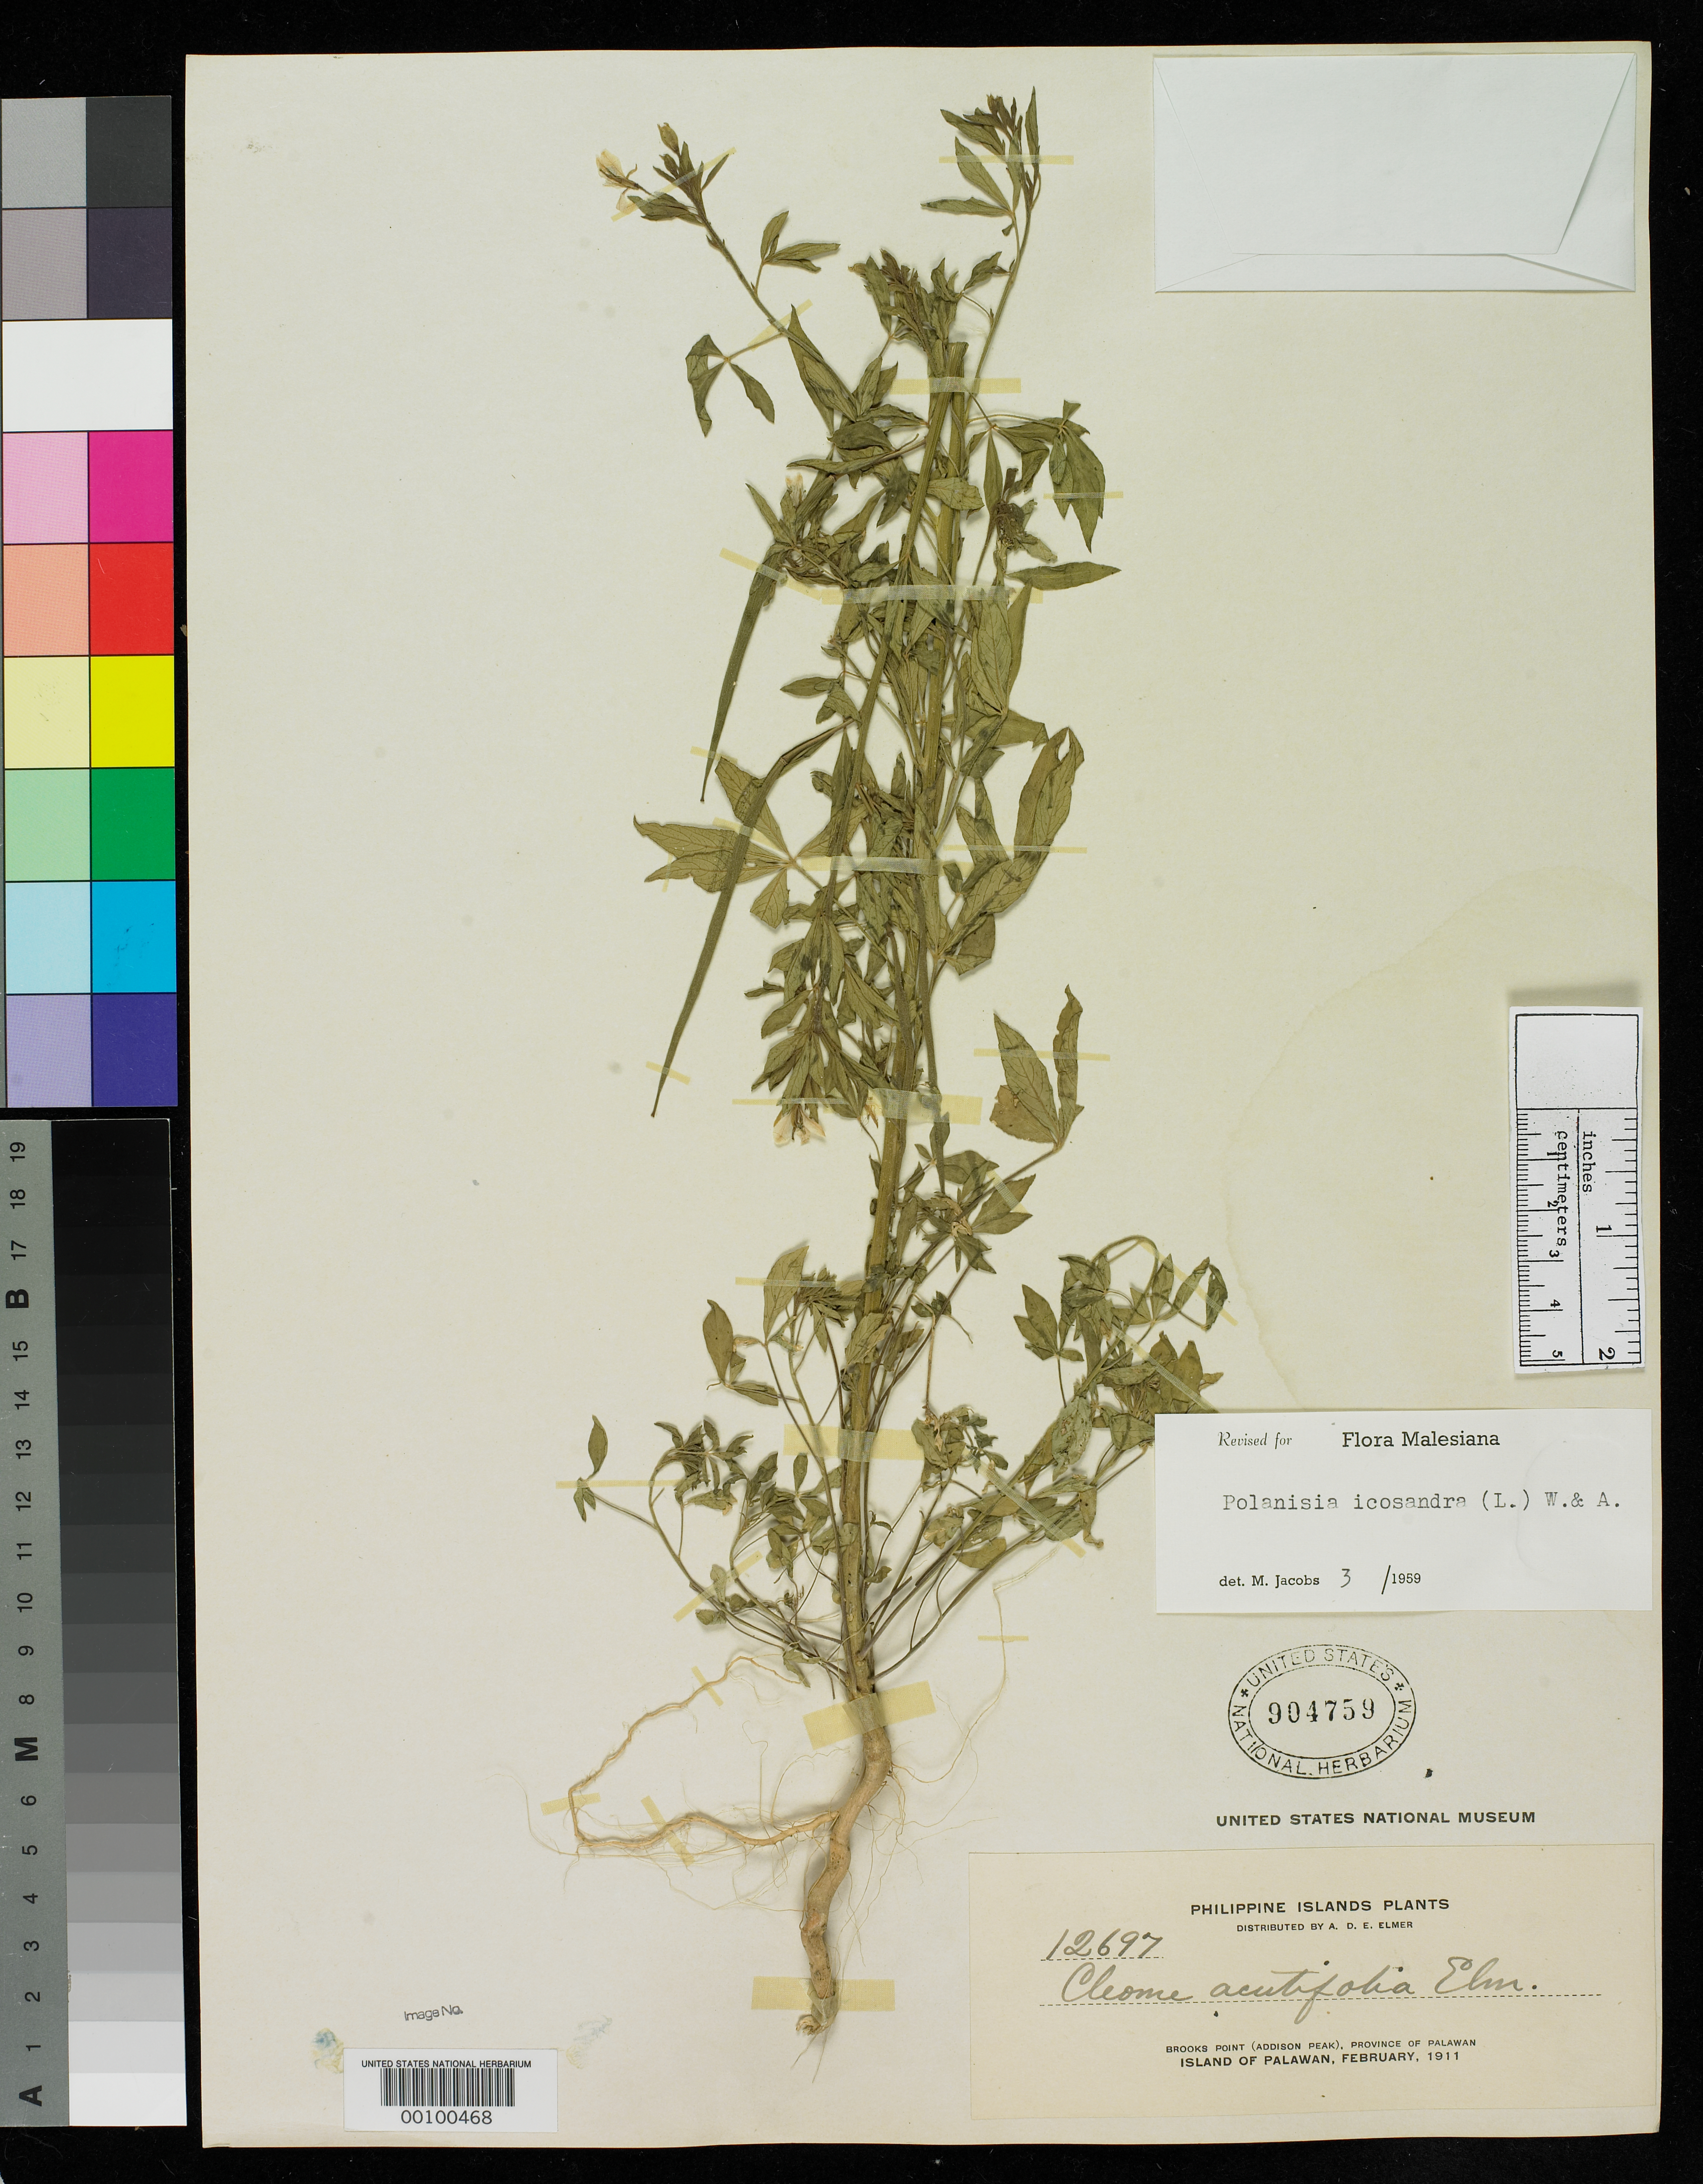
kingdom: Plantae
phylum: Tracheophyta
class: Magnoliopsida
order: Brassicales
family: Cleomaceae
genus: Cleome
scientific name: Cleome acutifolia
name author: Elmer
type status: Isotype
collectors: A. D. E. Elmer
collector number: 12697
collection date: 1911-02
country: Philippines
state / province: Mimaropa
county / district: Palawan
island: Palawan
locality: Brooks Point (Addison Peak), Province of Palawan, Island of Palawan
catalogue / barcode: US 904759